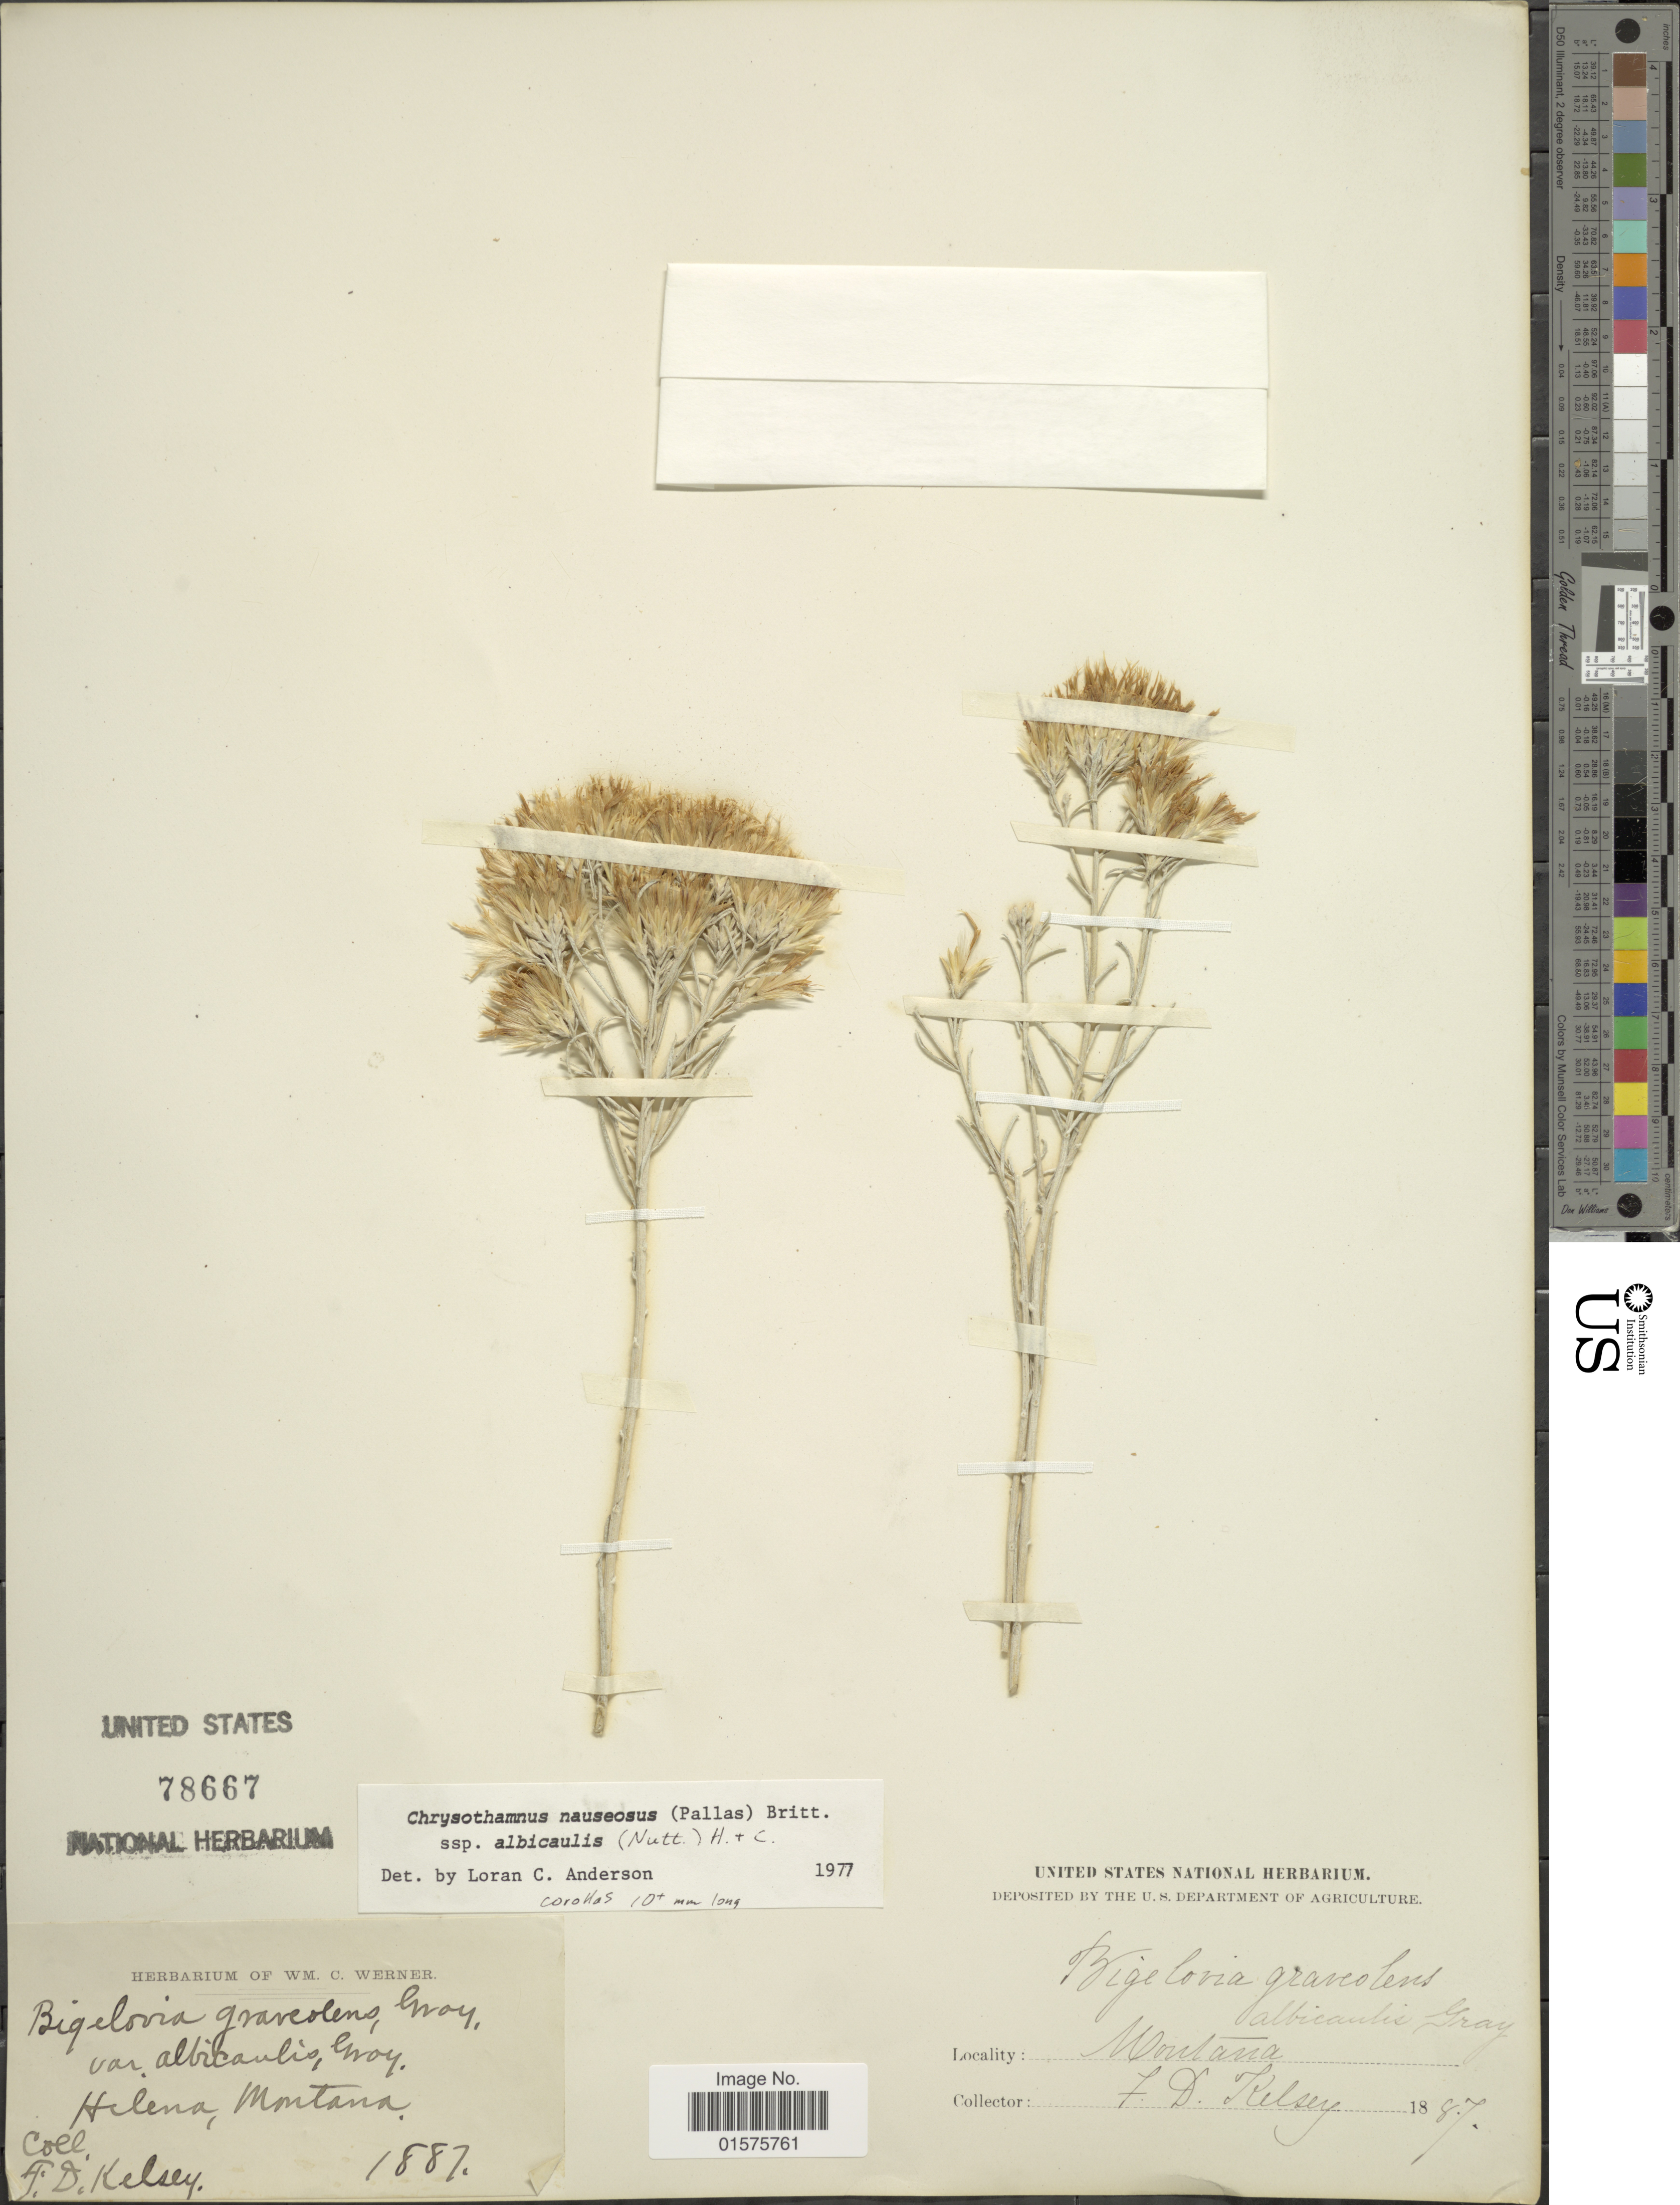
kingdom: Plantae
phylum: Tracheophyta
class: Magnoliopsida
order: Asterales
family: Asteraceae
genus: Ericameria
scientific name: Ericameria nauseosa var. speciosa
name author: (Nutt.) G.L. Nesom & G.I. Baird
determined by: Urbatsch, Lowell E., Curator (LSU), Louisiana State University (UNITED STATES)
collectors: F. Kelsey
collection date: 1887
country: United States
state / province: Montana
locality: Helena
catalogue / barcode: US 78667